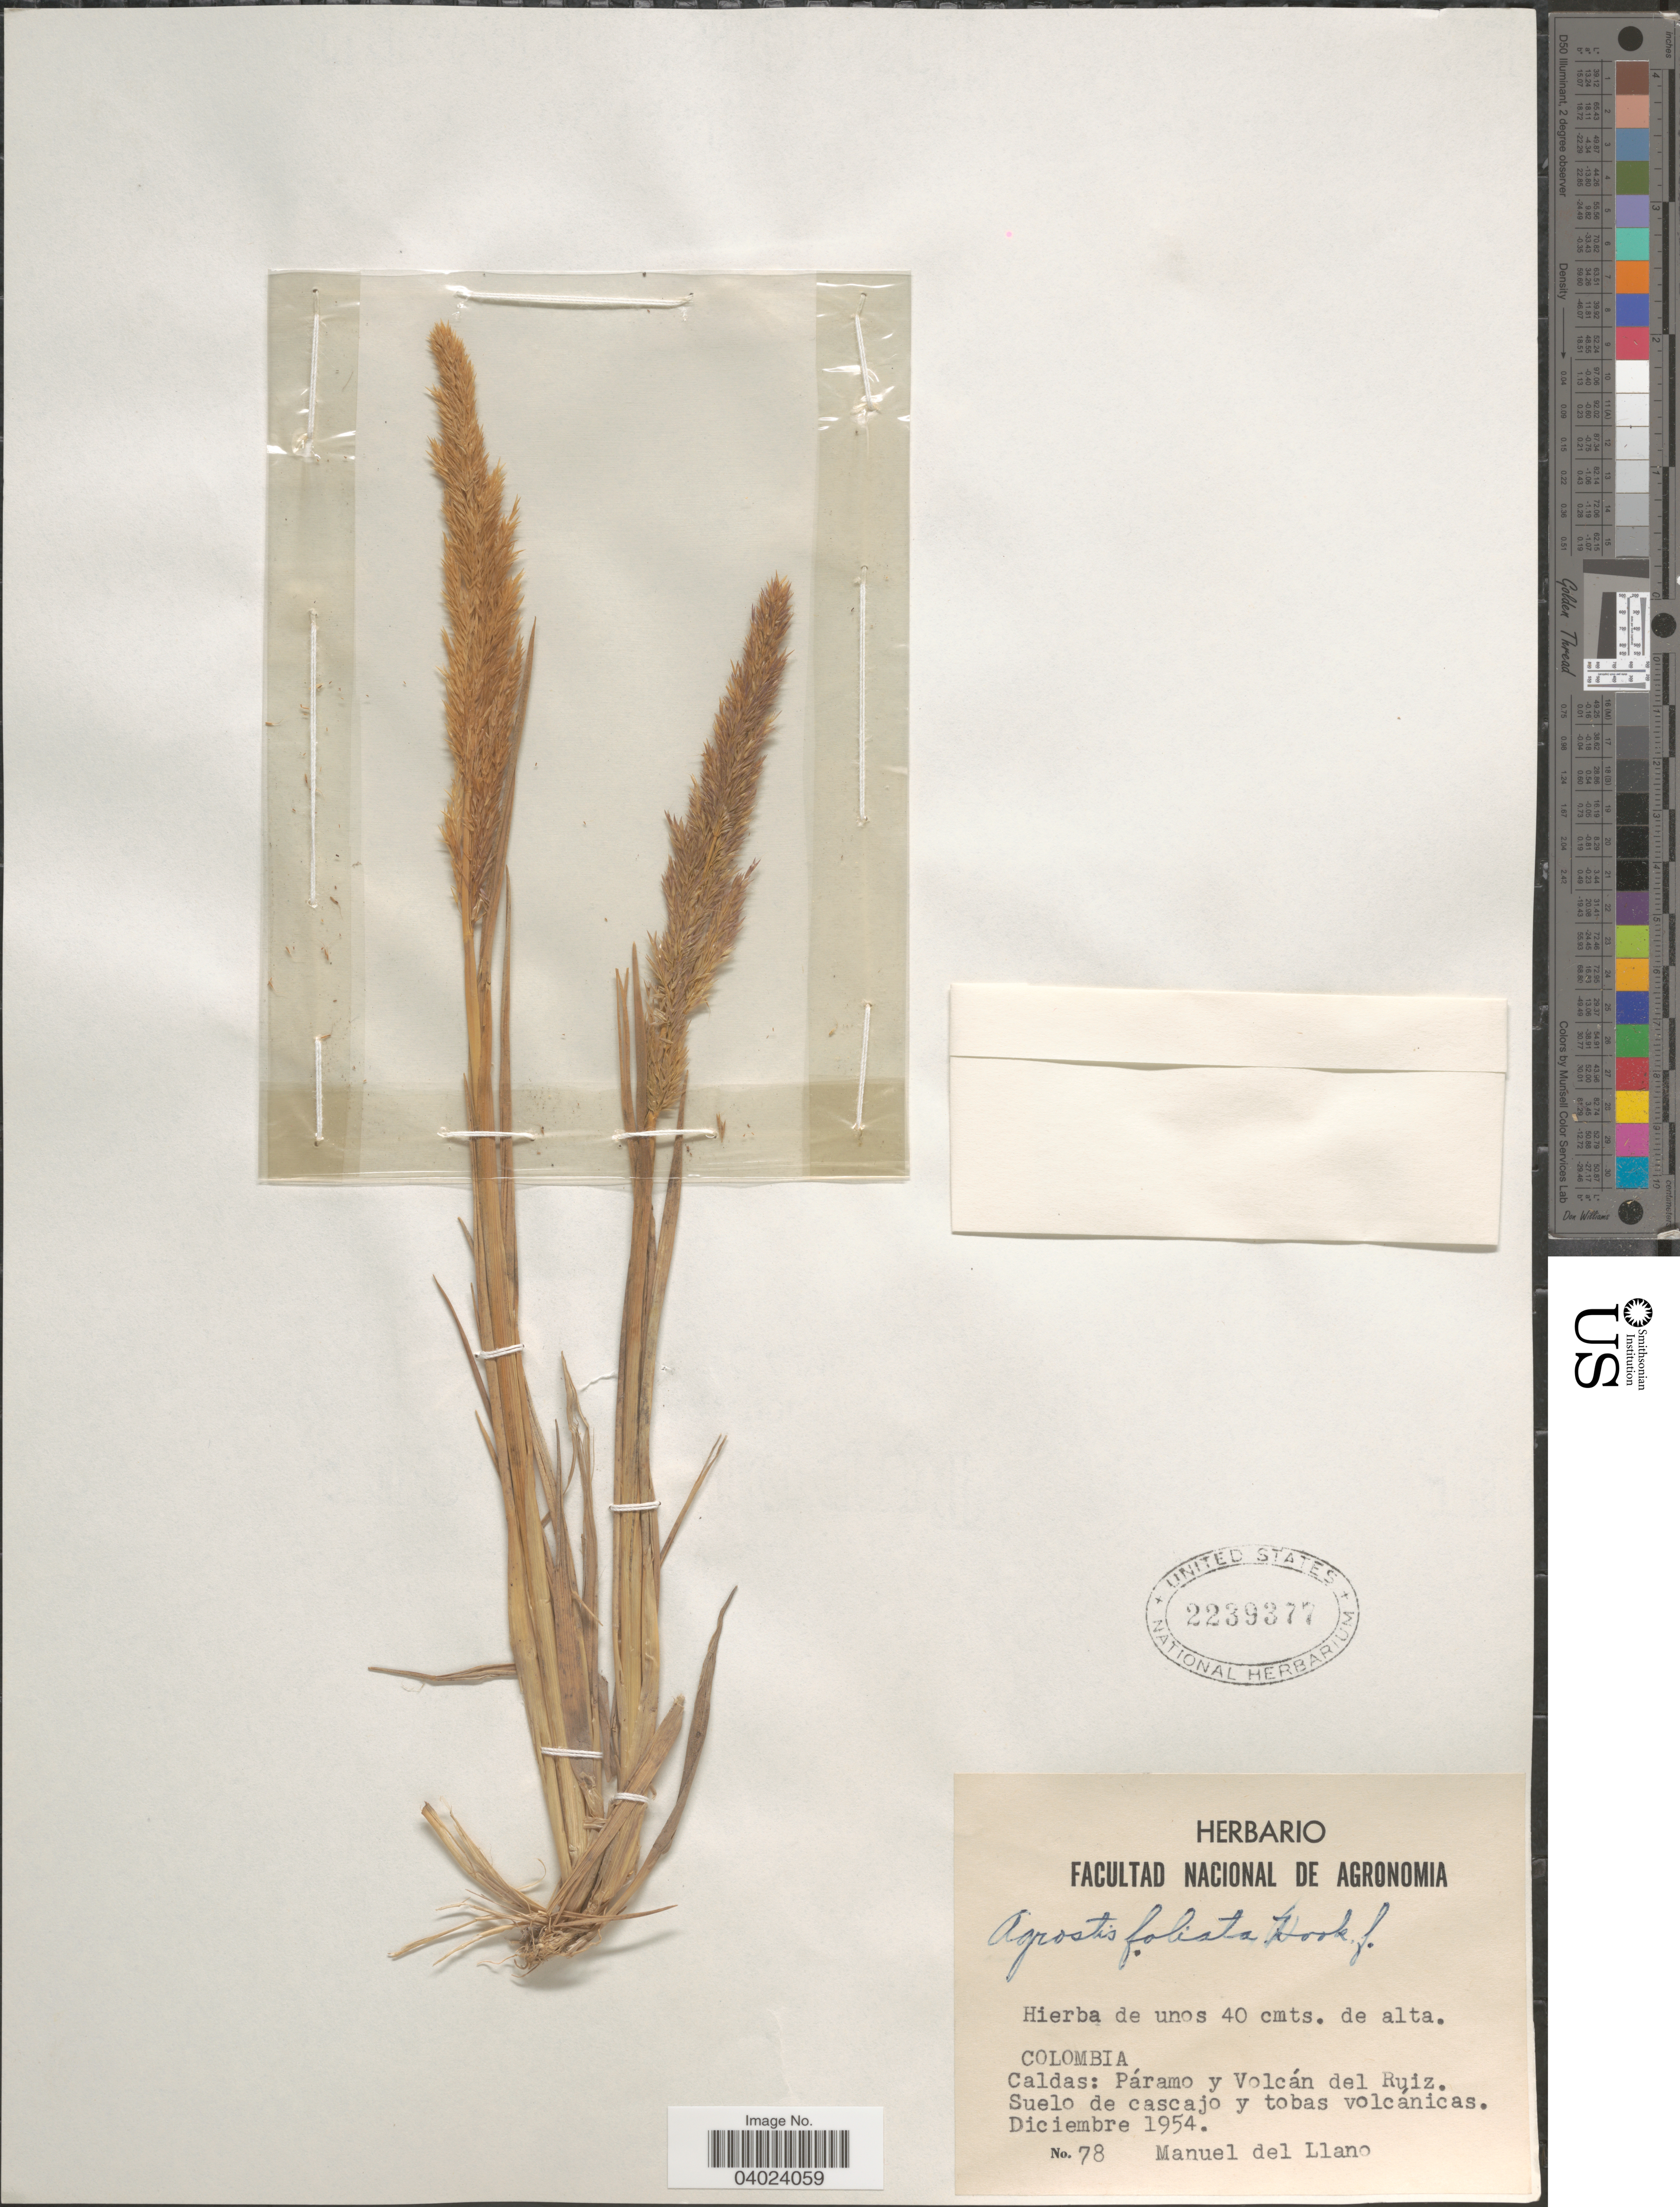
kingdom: Plantae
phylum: Tracheophyta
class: Liliopsida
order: Poales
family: Poaceae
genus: Agrostis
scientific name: Agrostis foliata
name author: Hook. f.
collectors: M. d. Llano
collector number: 78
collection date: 1954-12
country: Colombia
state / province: Caldas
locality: Páramo y Volcán del Ruiz.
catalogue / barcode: US 2239377